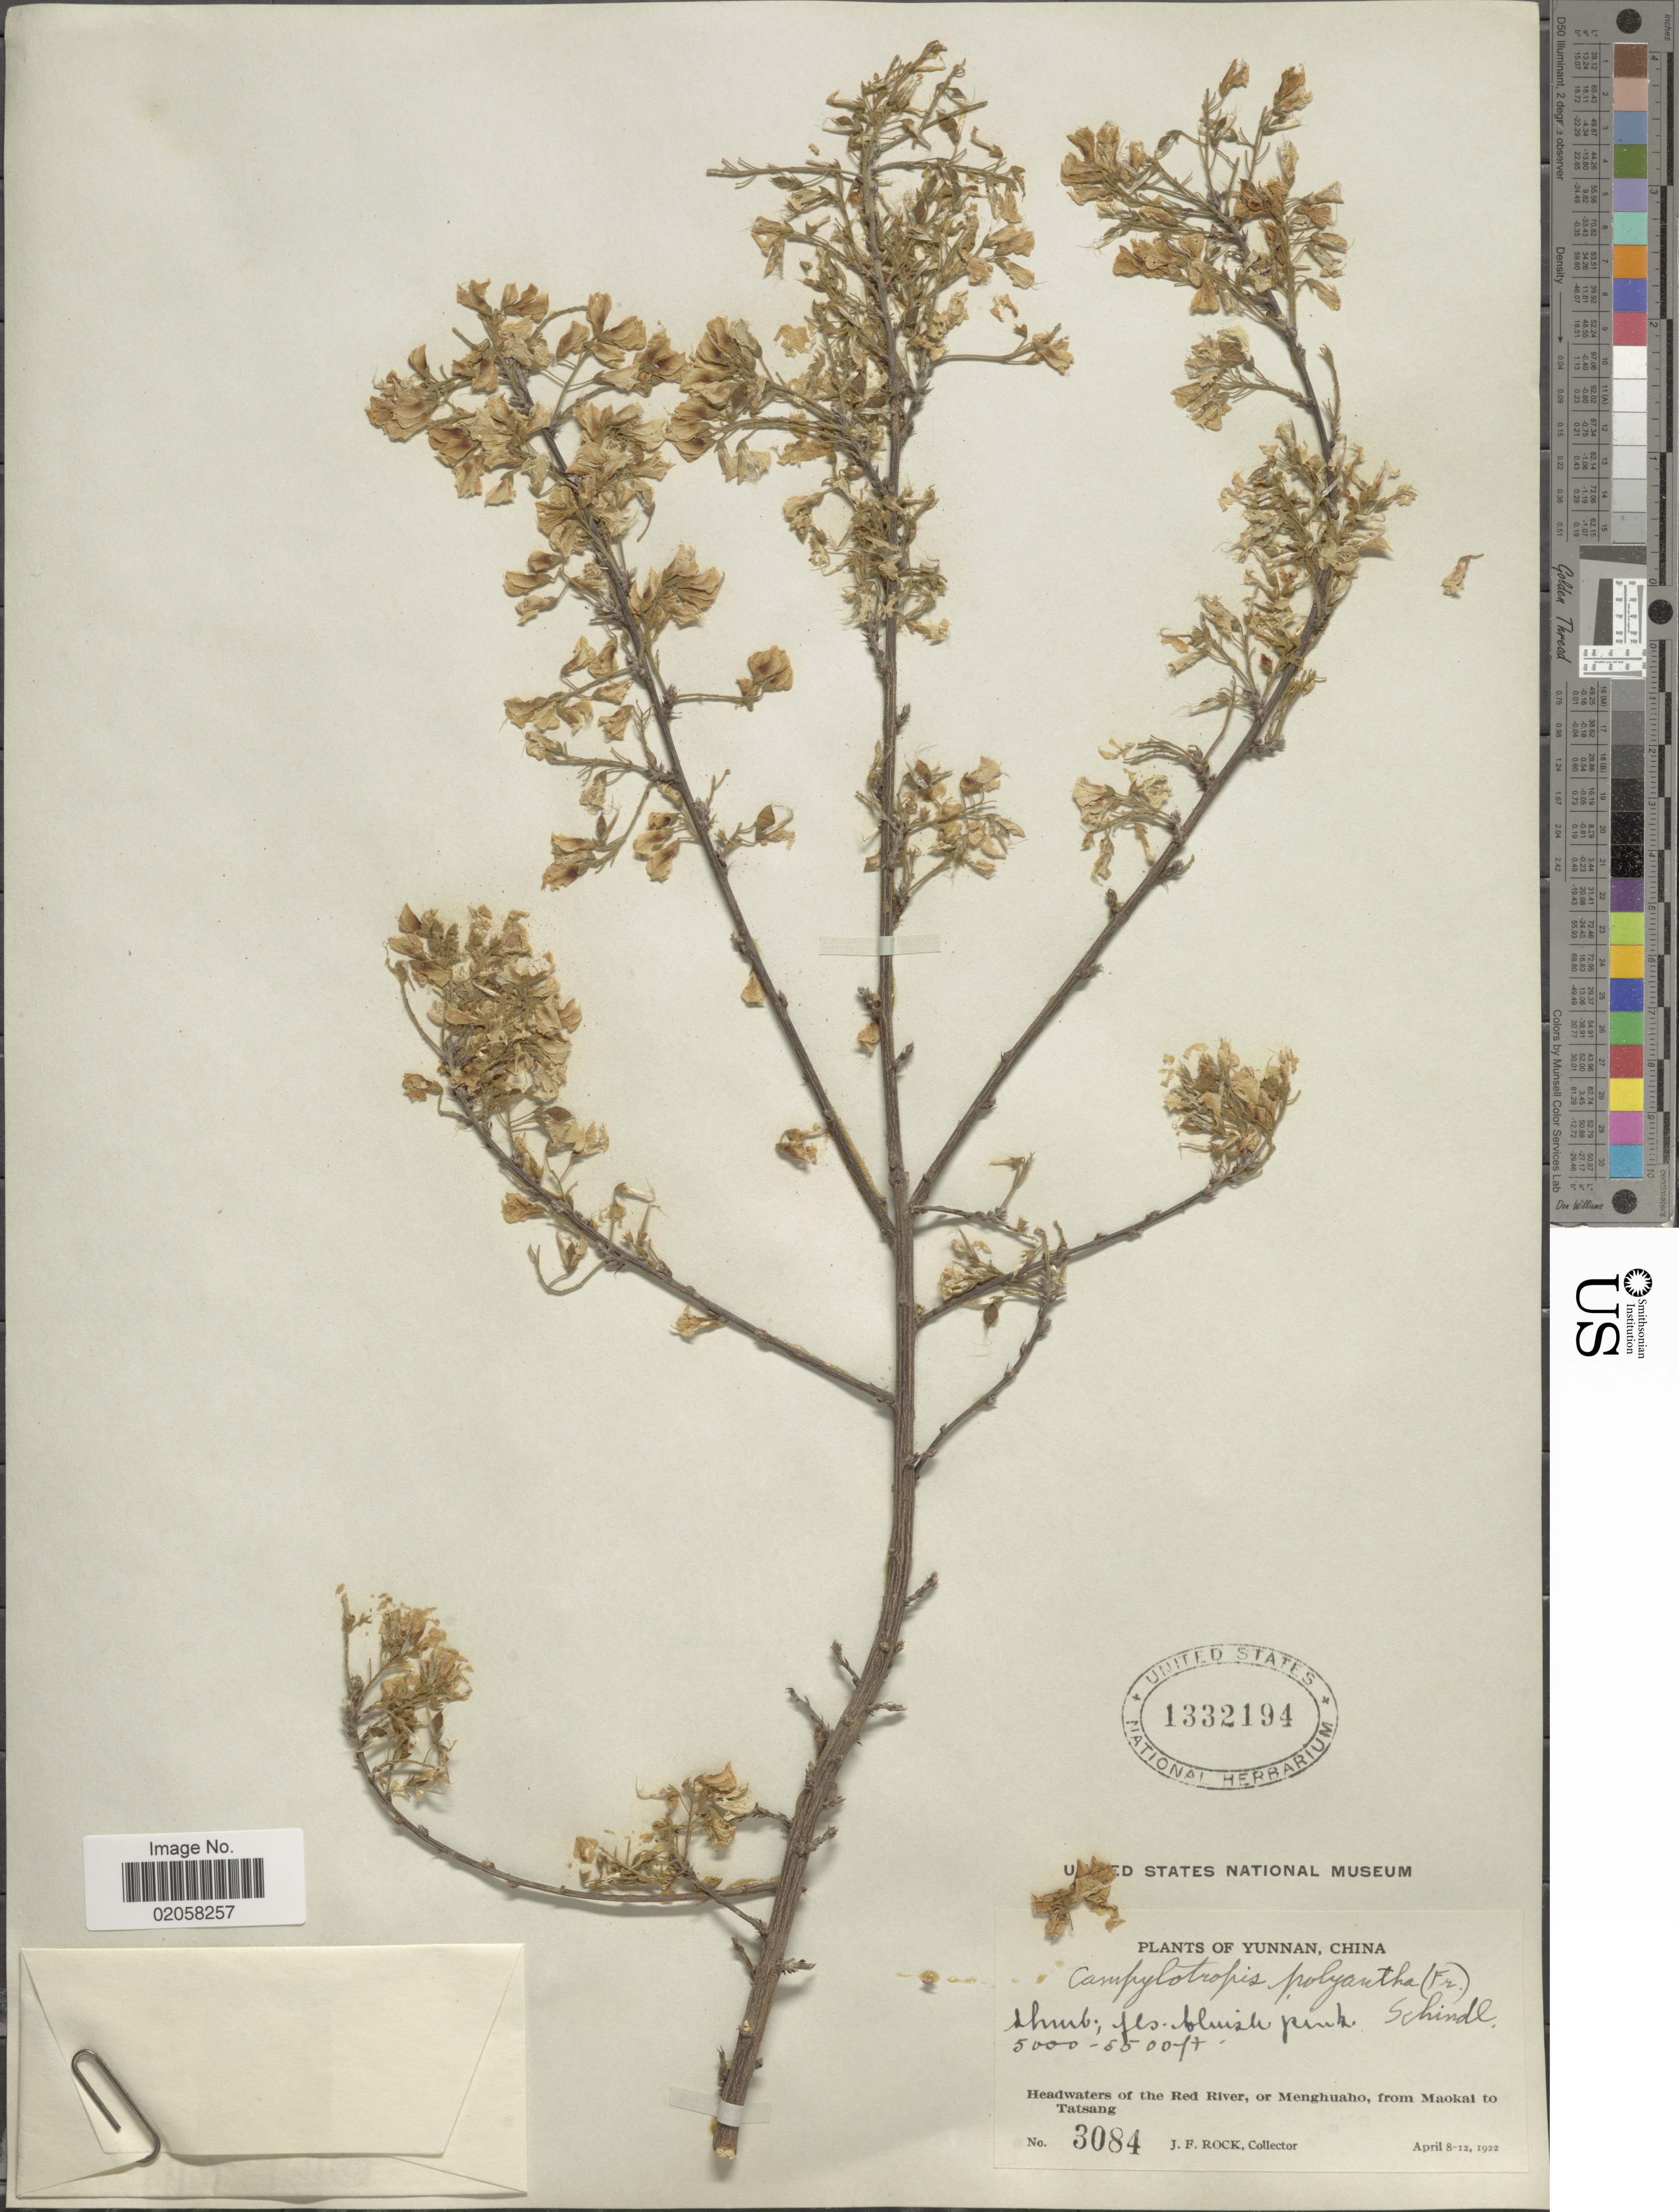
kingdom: Plantae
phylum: Tracheophyta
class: Magnoliopsida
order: Fabales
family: Fabaceae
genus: Campylotropis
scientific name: Campylotropis polyantha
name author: (Franch.) Schindl.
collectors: J. Rock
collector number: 3084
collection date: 1922-04-08/1922-04-12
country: China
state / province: Yunnan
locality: Headwaters of the Red River, or Menghuaho, from Maokai to Tatsang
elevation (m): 1524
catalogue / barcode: US 1332194